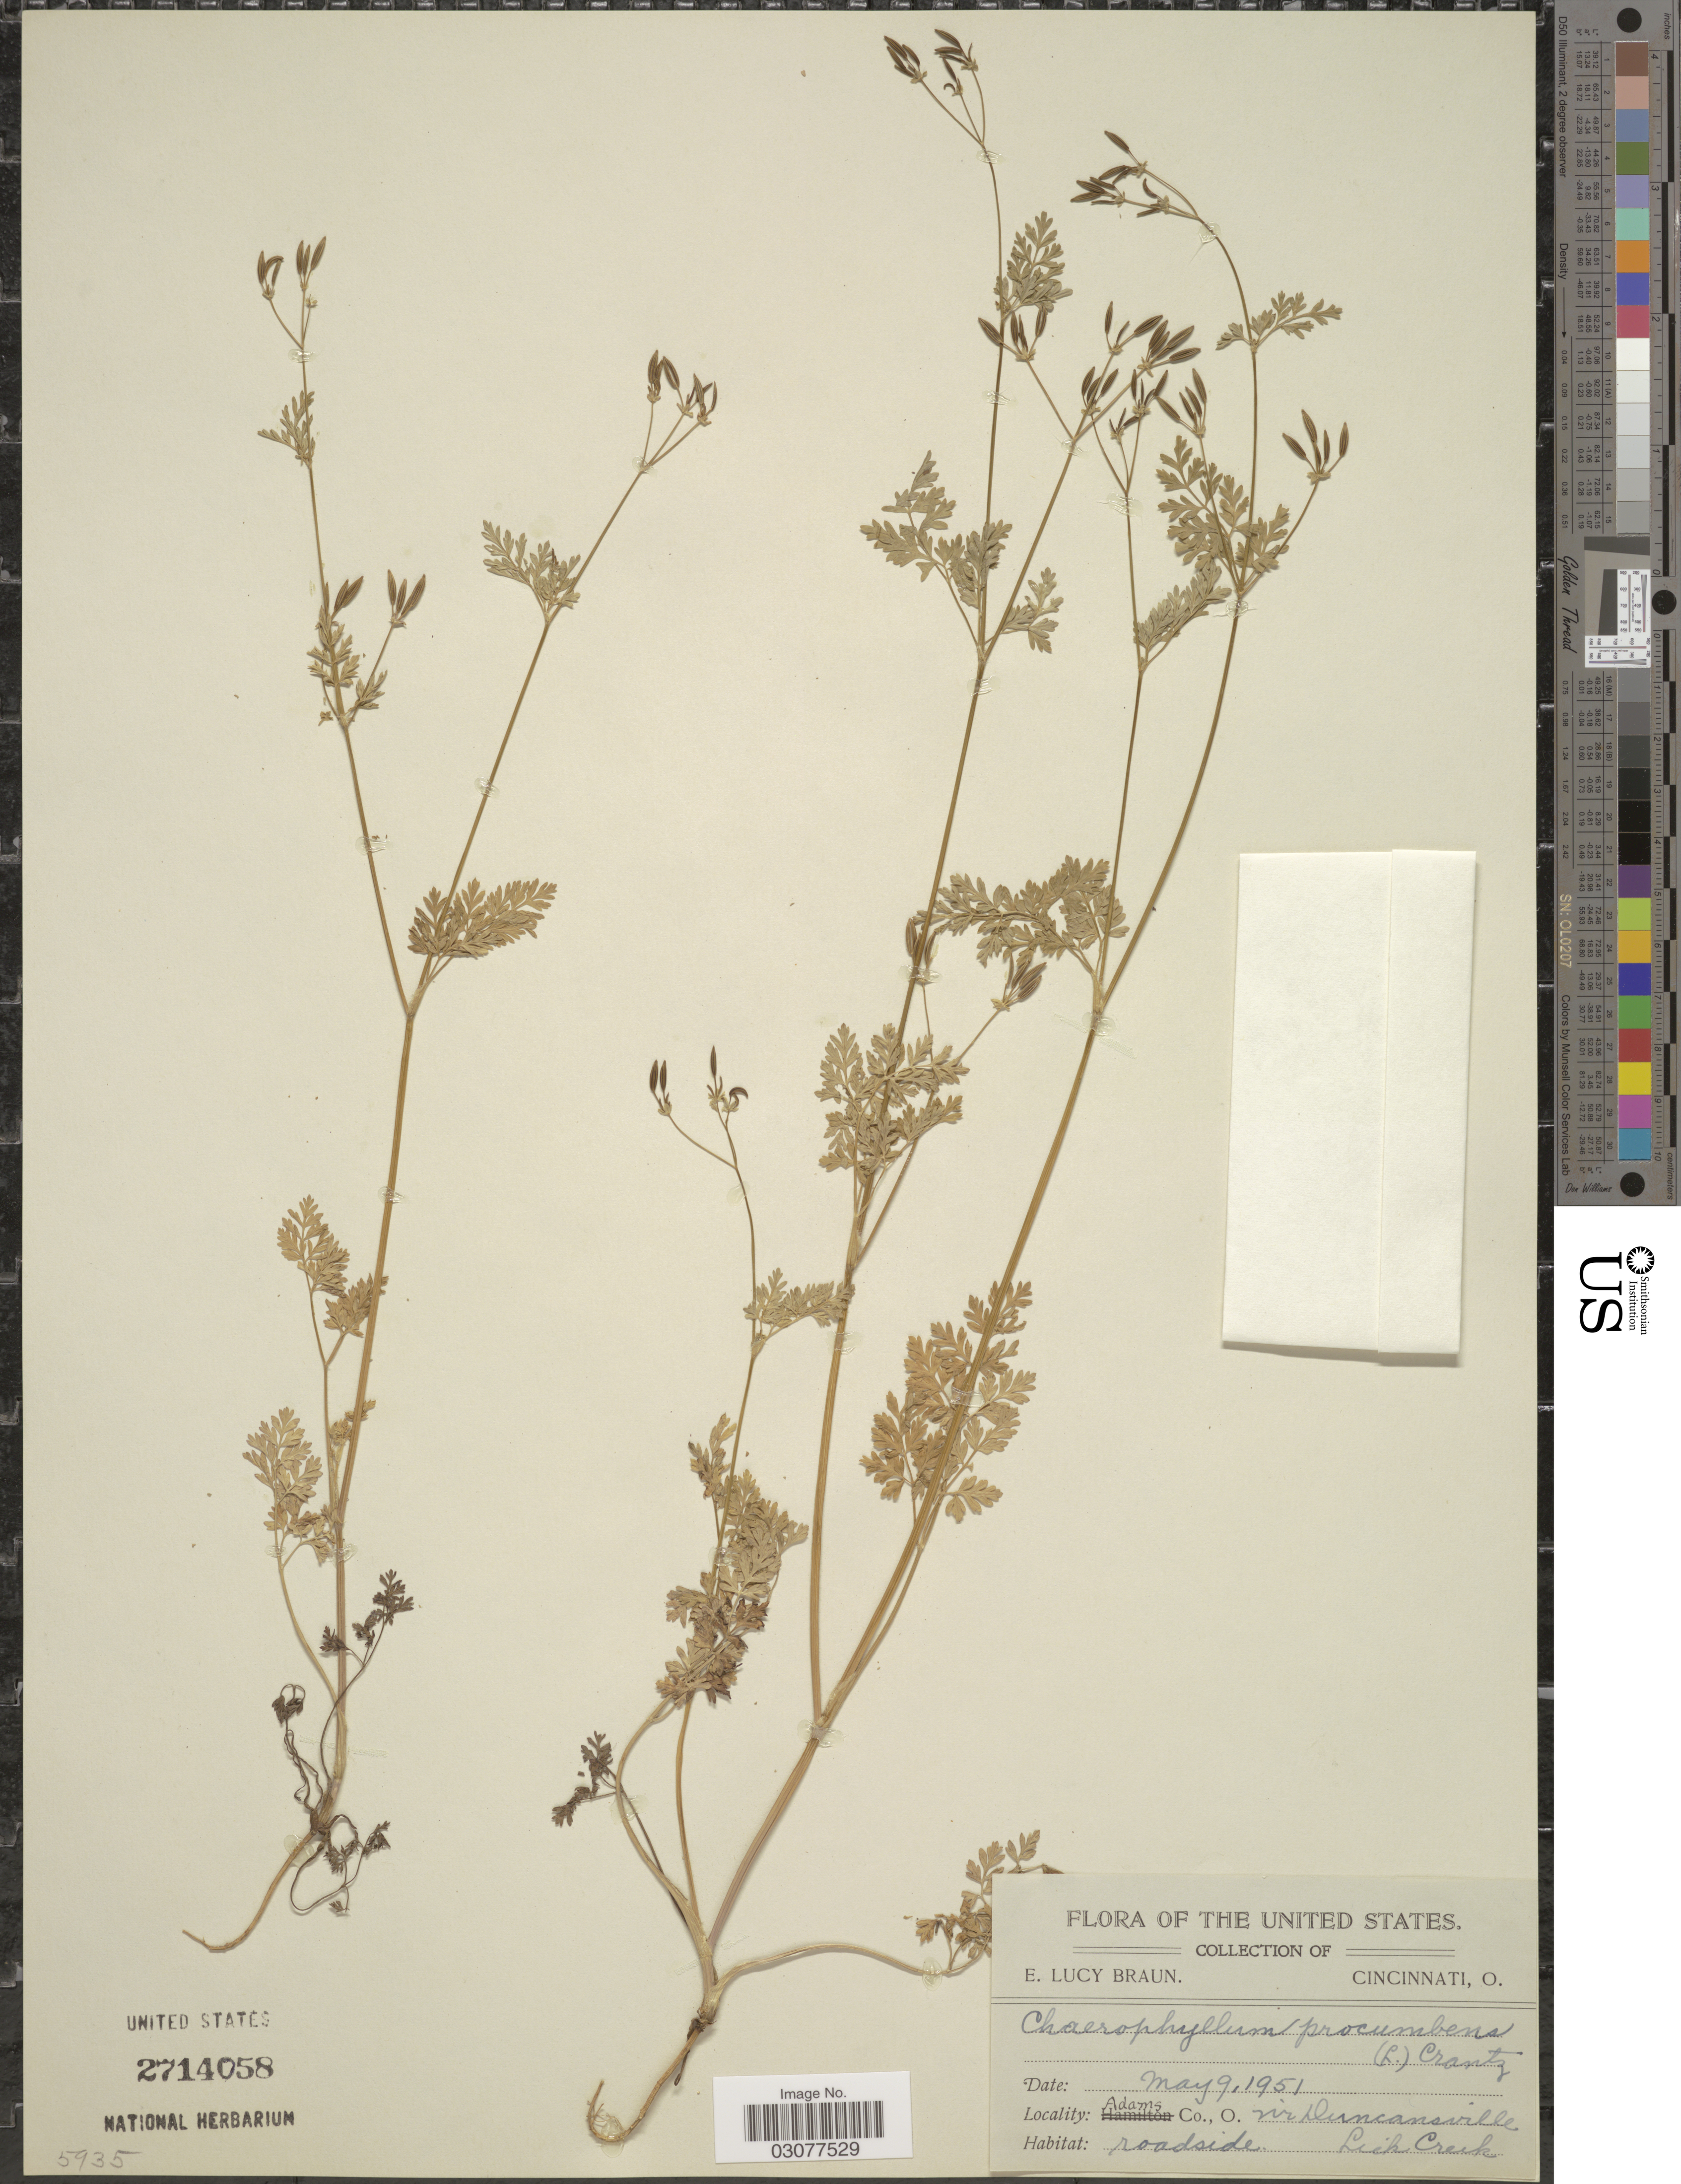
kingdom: Plantae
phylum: Tracheophyta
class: Magnoliopsida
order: Apiales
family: Apiaceae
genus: Chaerophyllum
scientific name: Chaerophyllum procumbens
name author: (L.) Crantz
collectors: E. L. Braun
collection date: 1951-05-09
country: United States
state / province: Ohio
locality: Adams Co., O. nr Duncansville.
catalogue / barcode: US 2714058